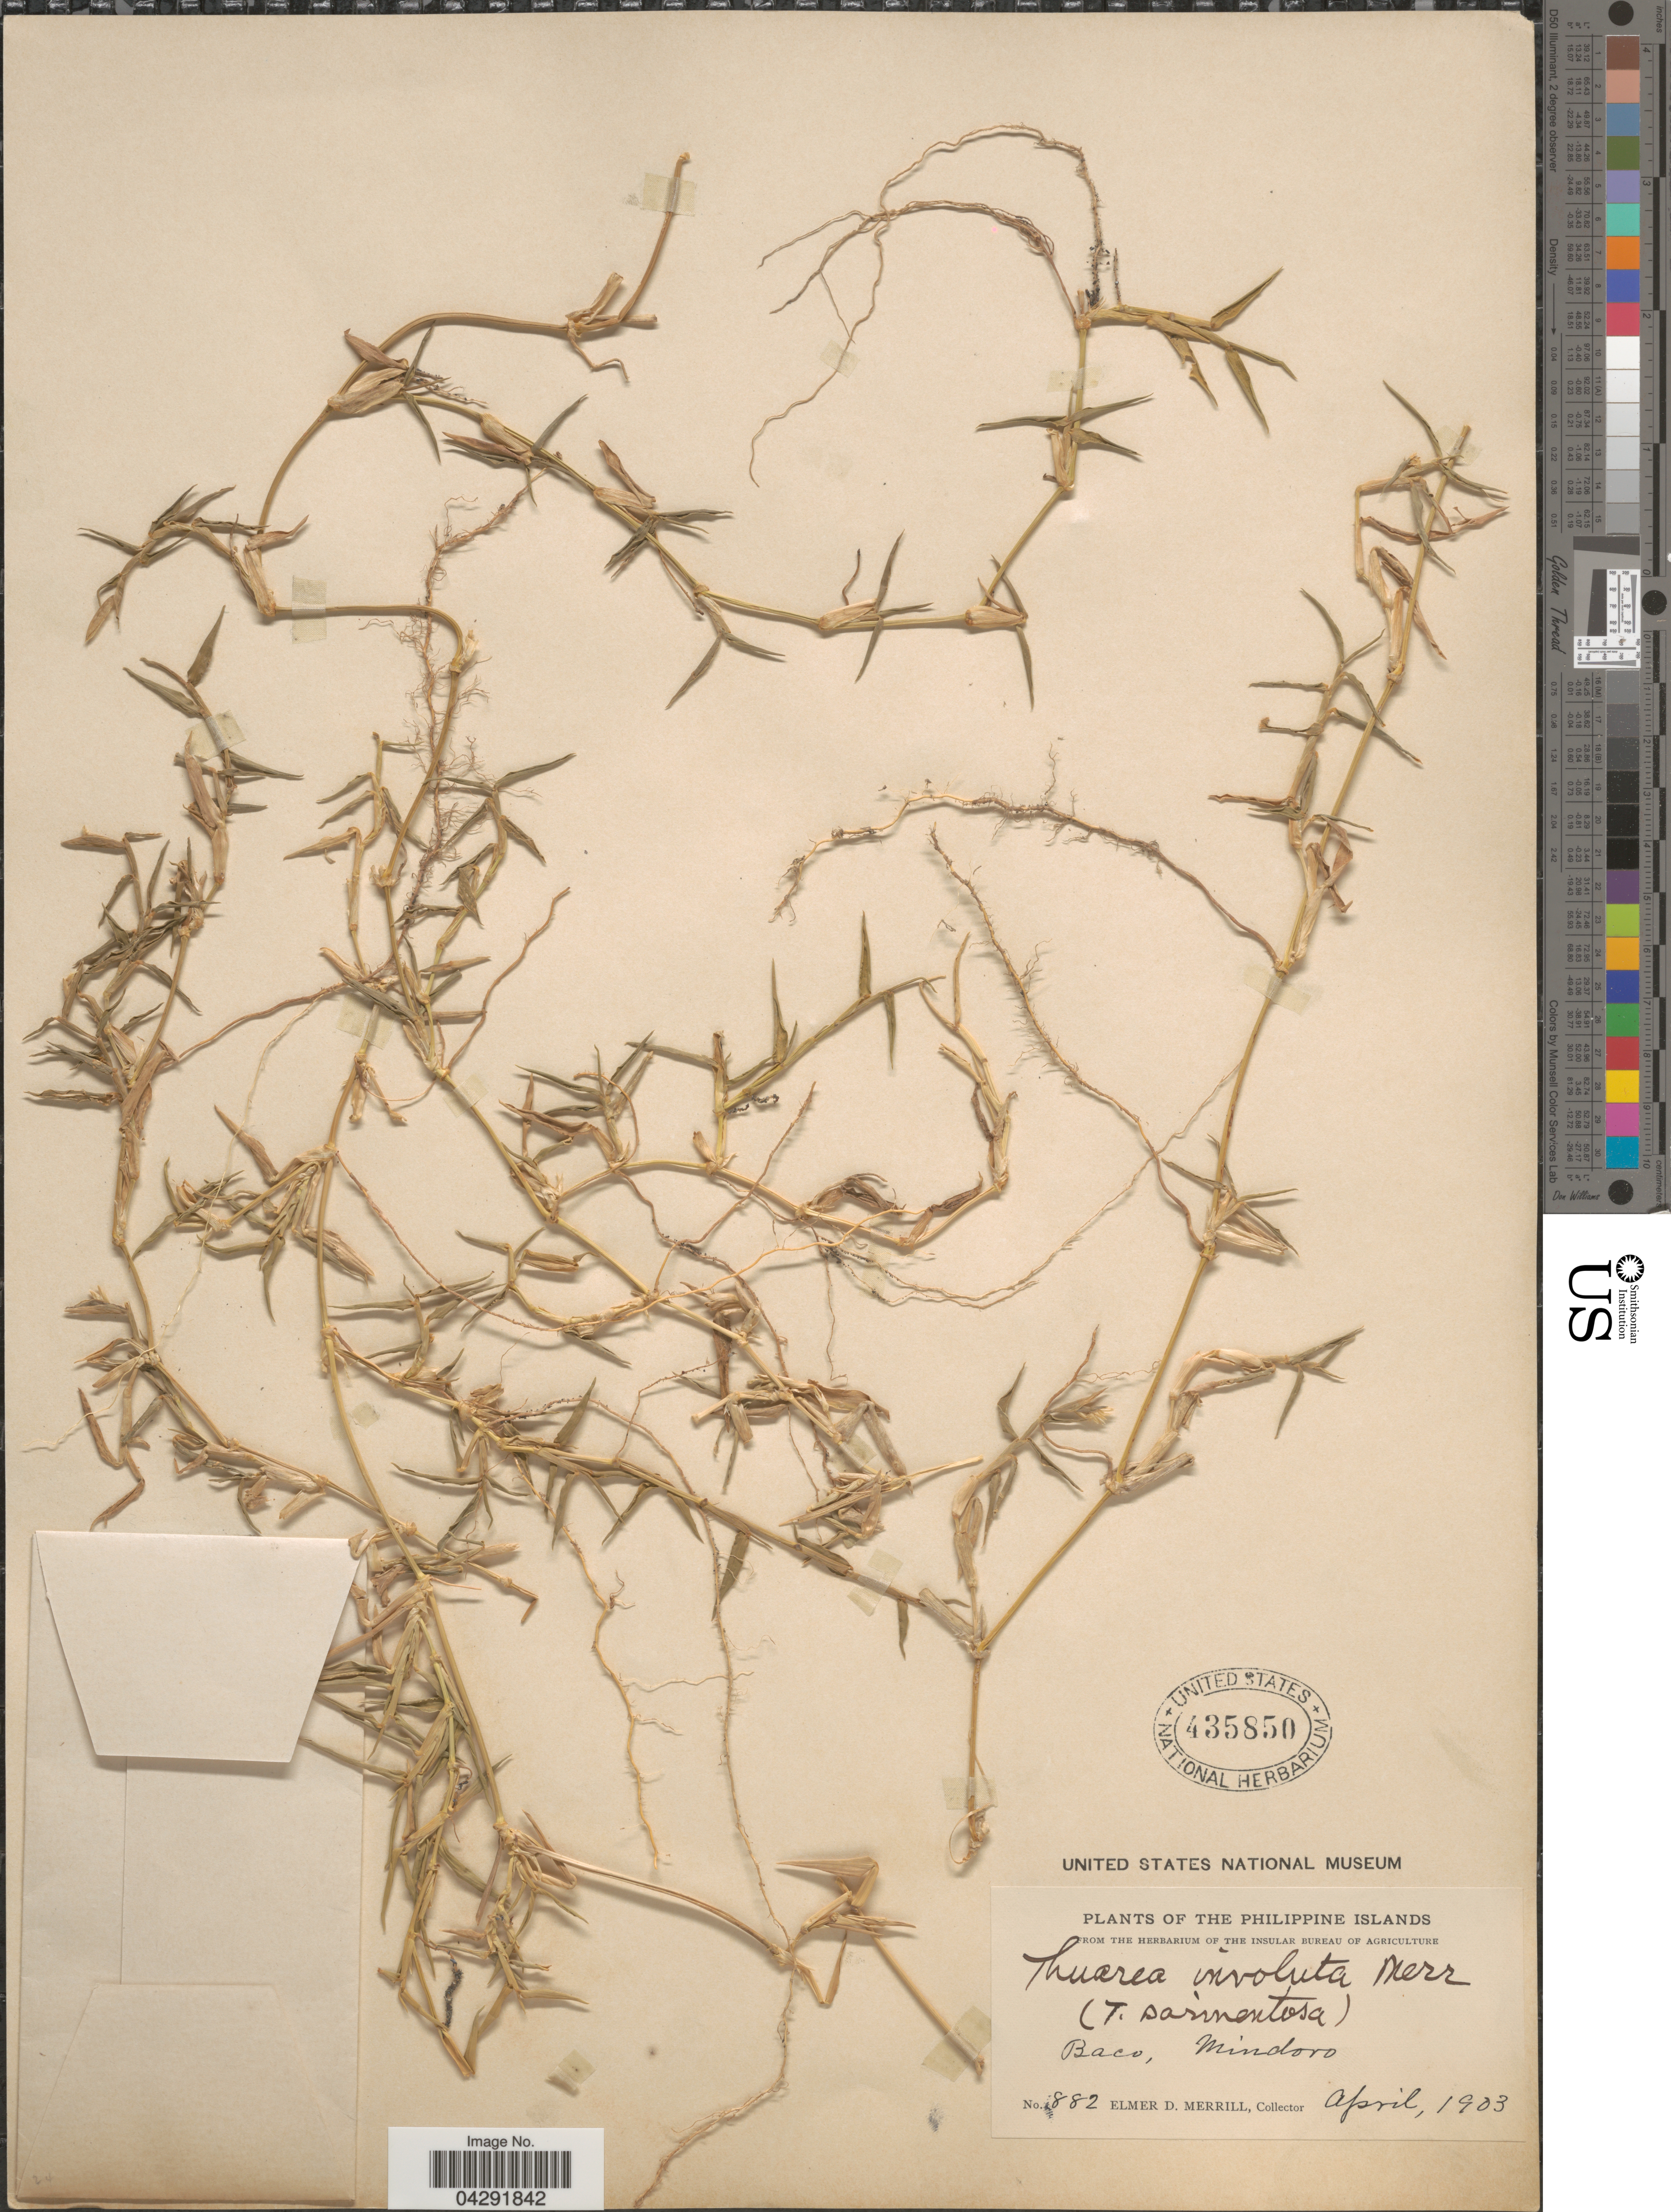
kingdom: Plantae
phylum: Tracheophyta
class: Liliopsida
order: Poales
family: Poaceae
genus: Thuarea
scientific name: Thuarea involuta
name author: (G. Forst.) R. Br. ex Sm.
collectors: E. D. Merrill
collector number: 882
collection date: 1903-04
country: Philippines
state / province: Mimaropa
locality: Philippine Islands. Baco, Mindoro.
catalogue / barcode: US 435850